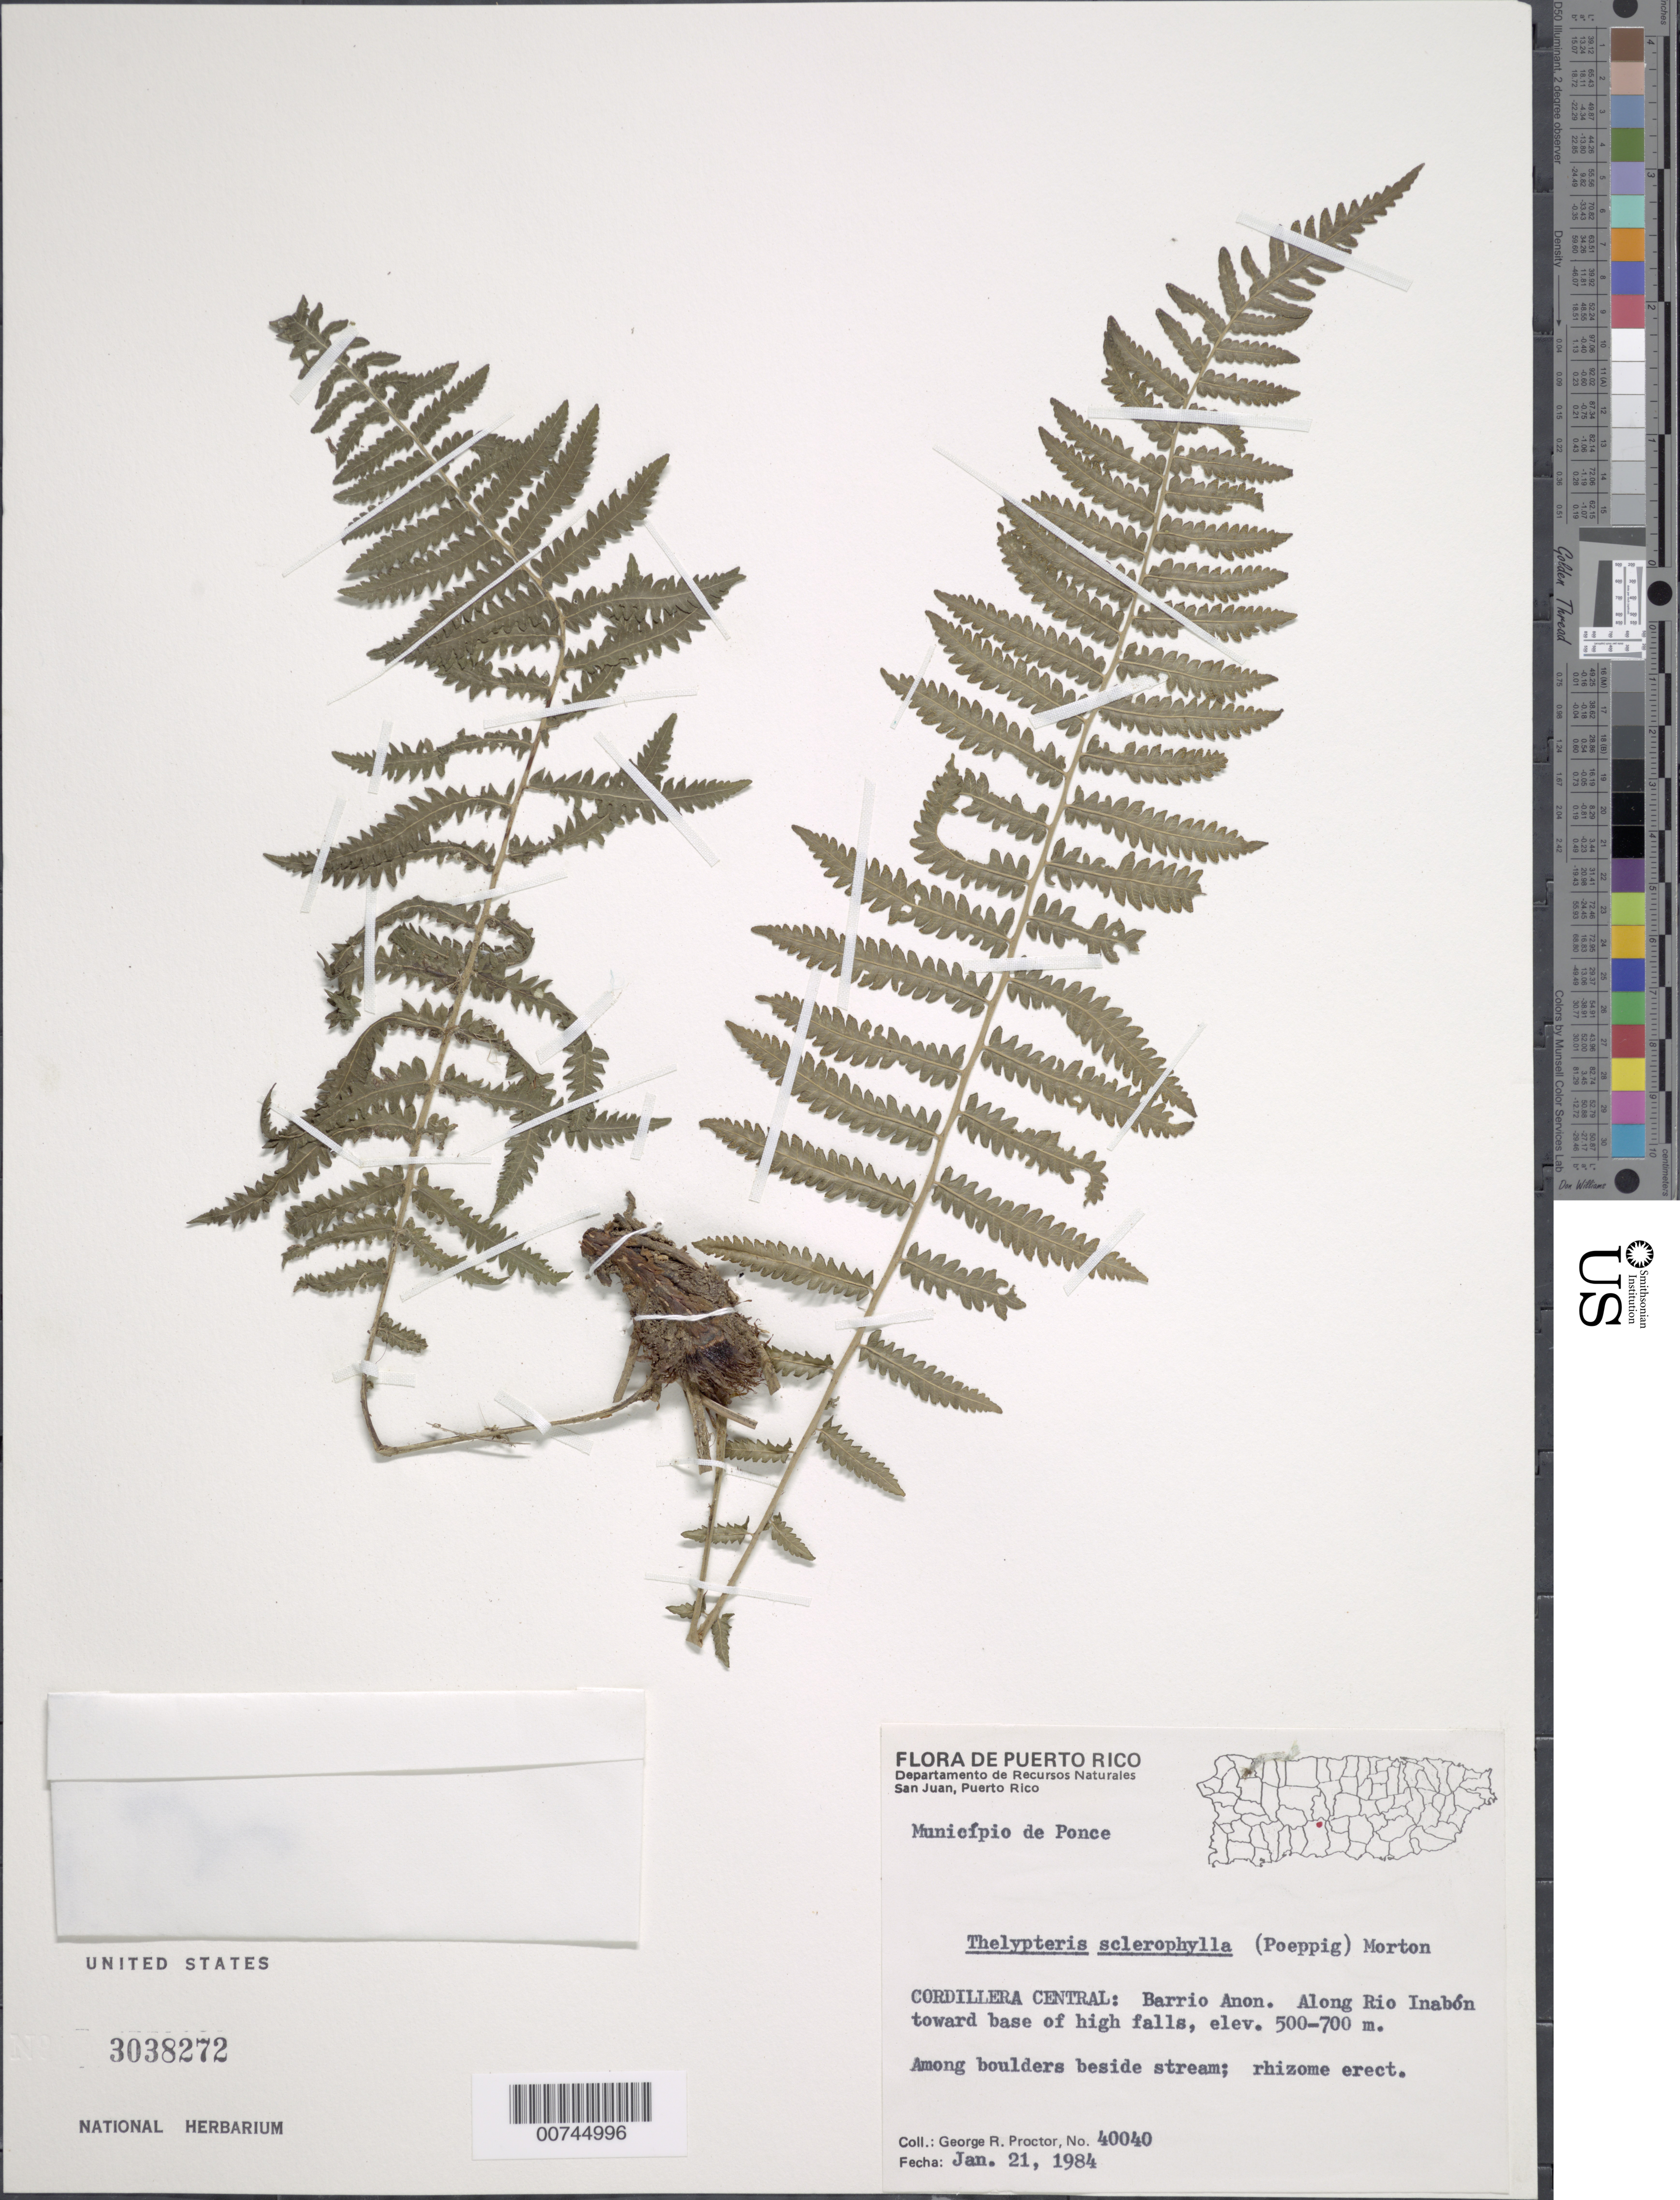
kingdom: Plantae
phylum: Tracheophyta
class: Polypodiopsida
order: Polypodiales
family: Thelypteridaceae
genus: Goniopteris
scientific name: Goniopteris sclerophylla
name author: (Poepp.) C.V. Morton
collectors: G. R. Proctor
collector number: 40040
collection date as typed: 21 Jan 1984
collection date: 1984-01-21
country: Puerto Rico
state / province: Ponce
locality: Cordillera Central: Barrio Anón. Along Río Inabón toward base of high falls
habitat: Among boulders beside stream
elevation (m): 500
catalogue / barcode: US 3038272